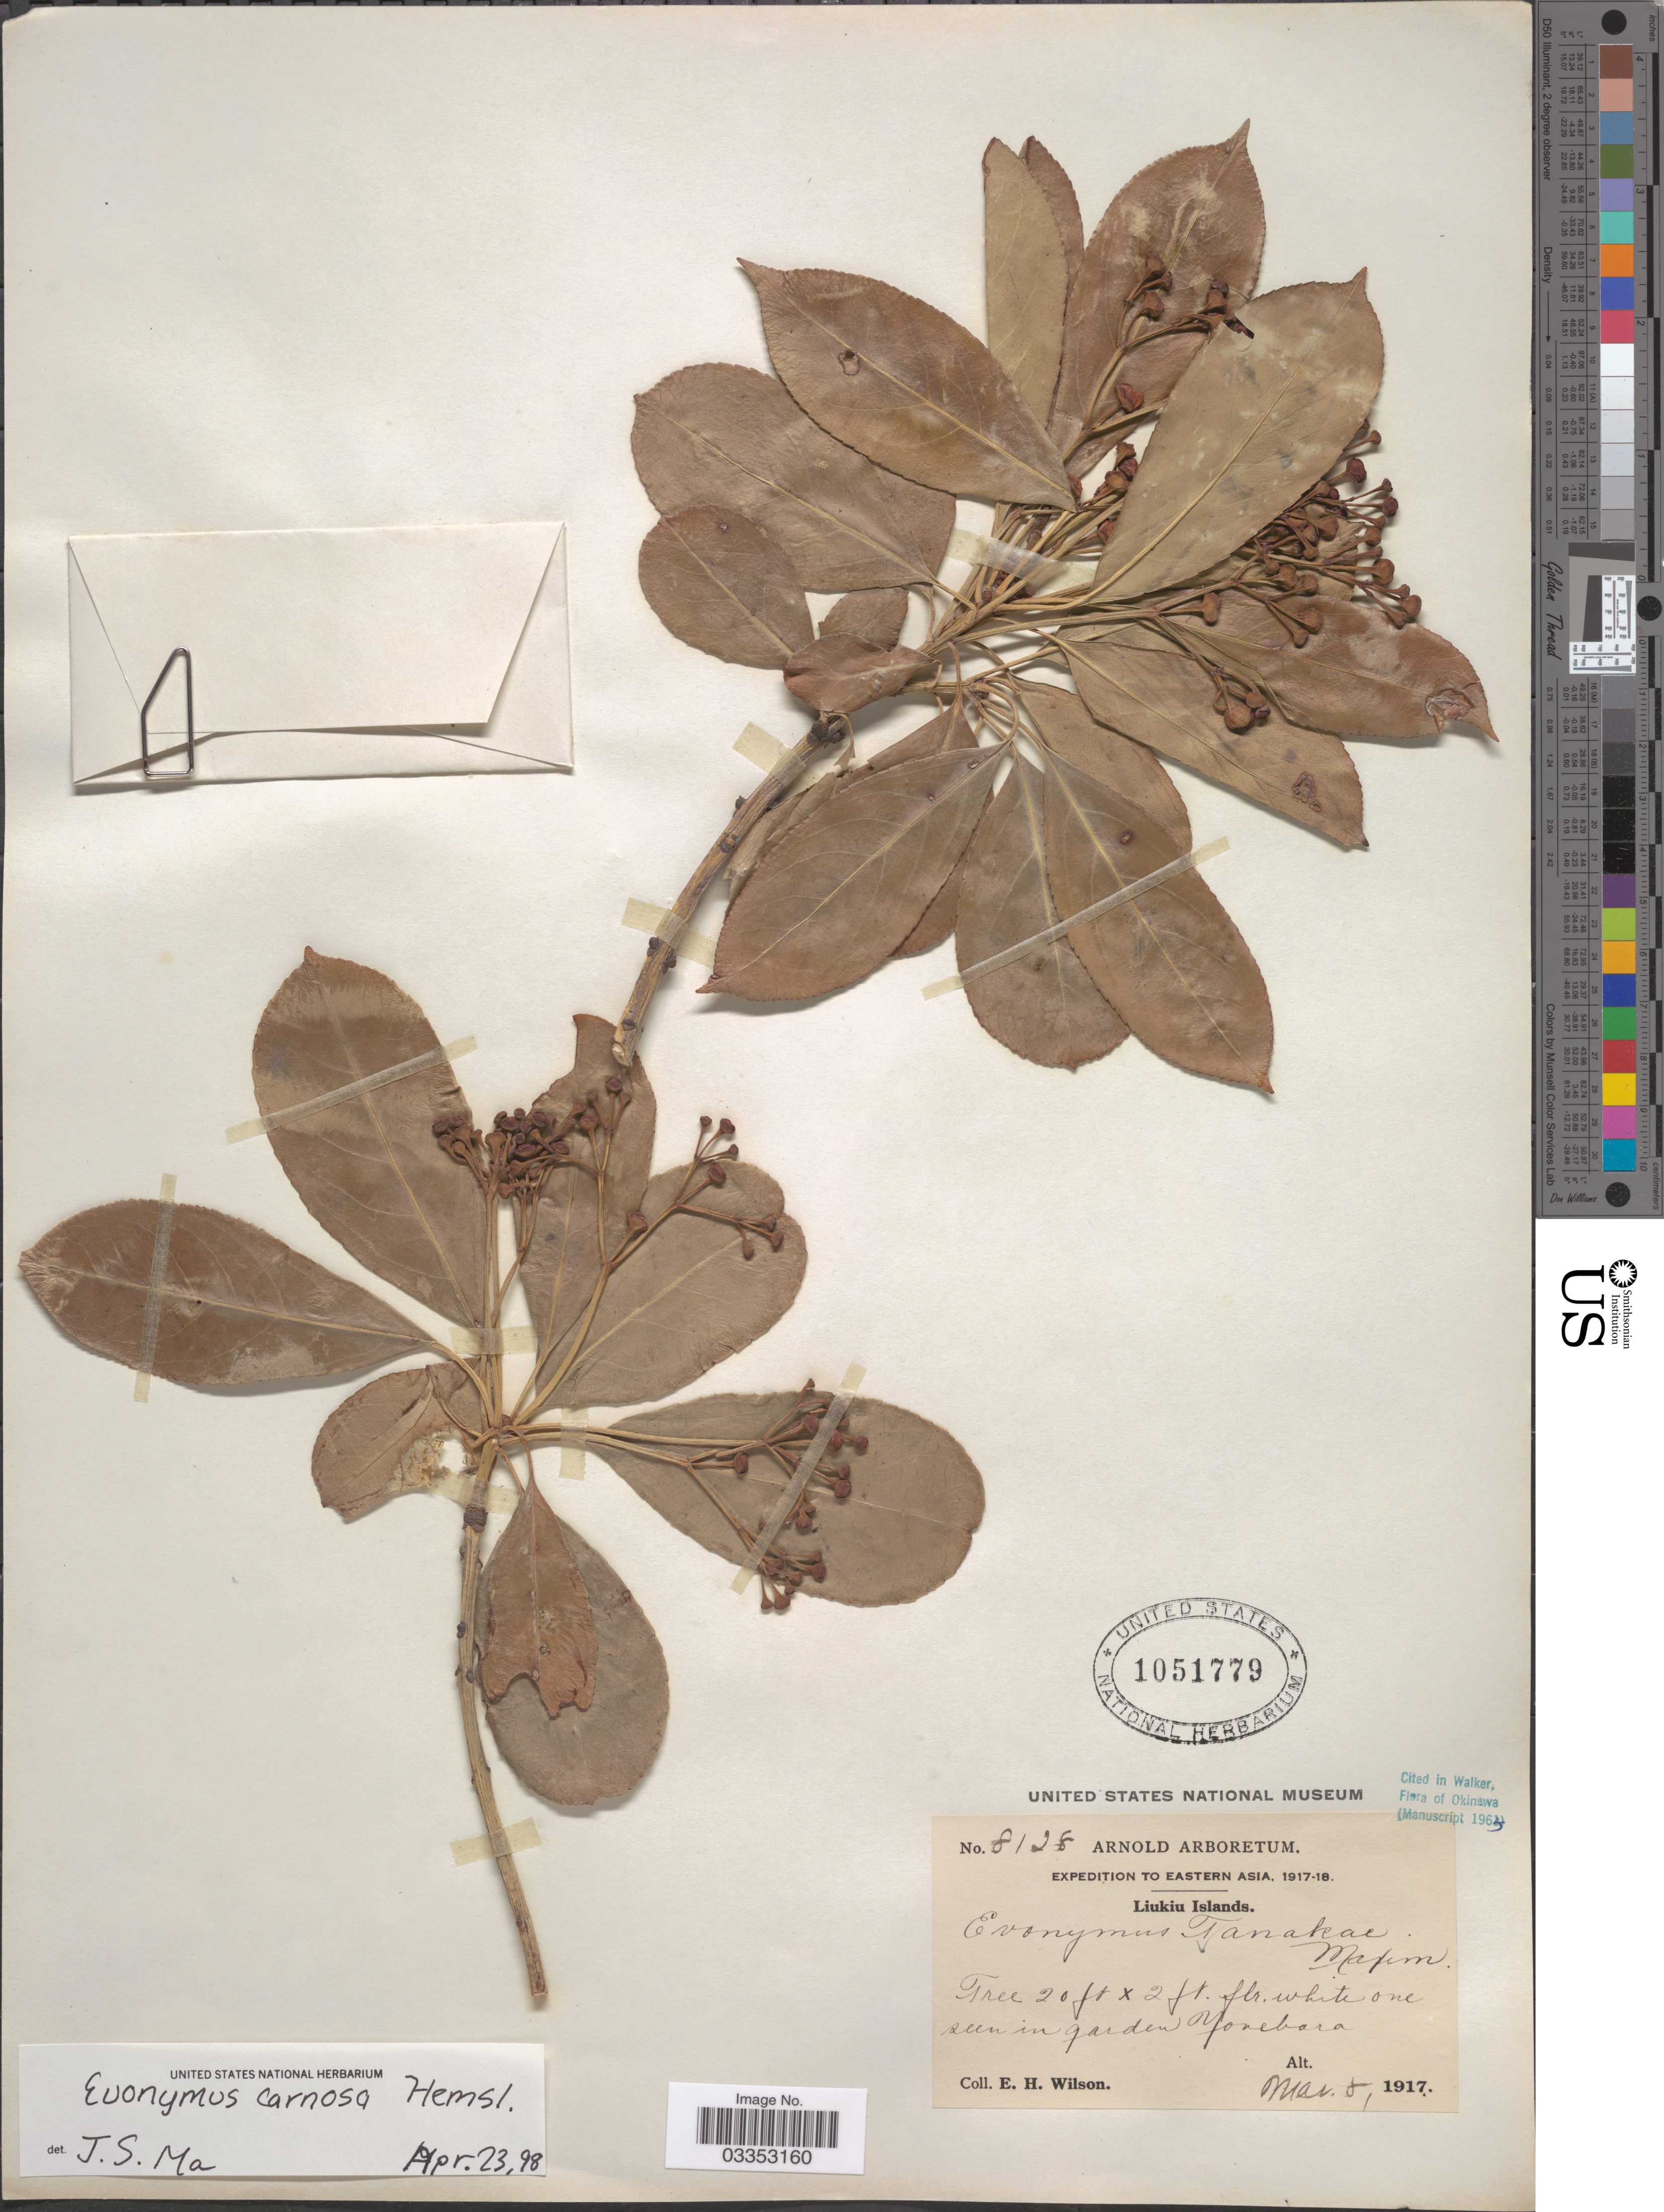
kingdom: Plantae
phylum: Tracheophyta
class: Magnoliopsida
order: Celastrales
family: Celastraceae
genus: Euonymus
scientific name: Euonymus carnosus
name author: Hemsl.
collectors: E. Wilson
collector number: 8128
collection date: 1917-03-08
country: Japan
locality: Eastern Asia. Liukiu Islands.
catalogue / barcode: US 1051779